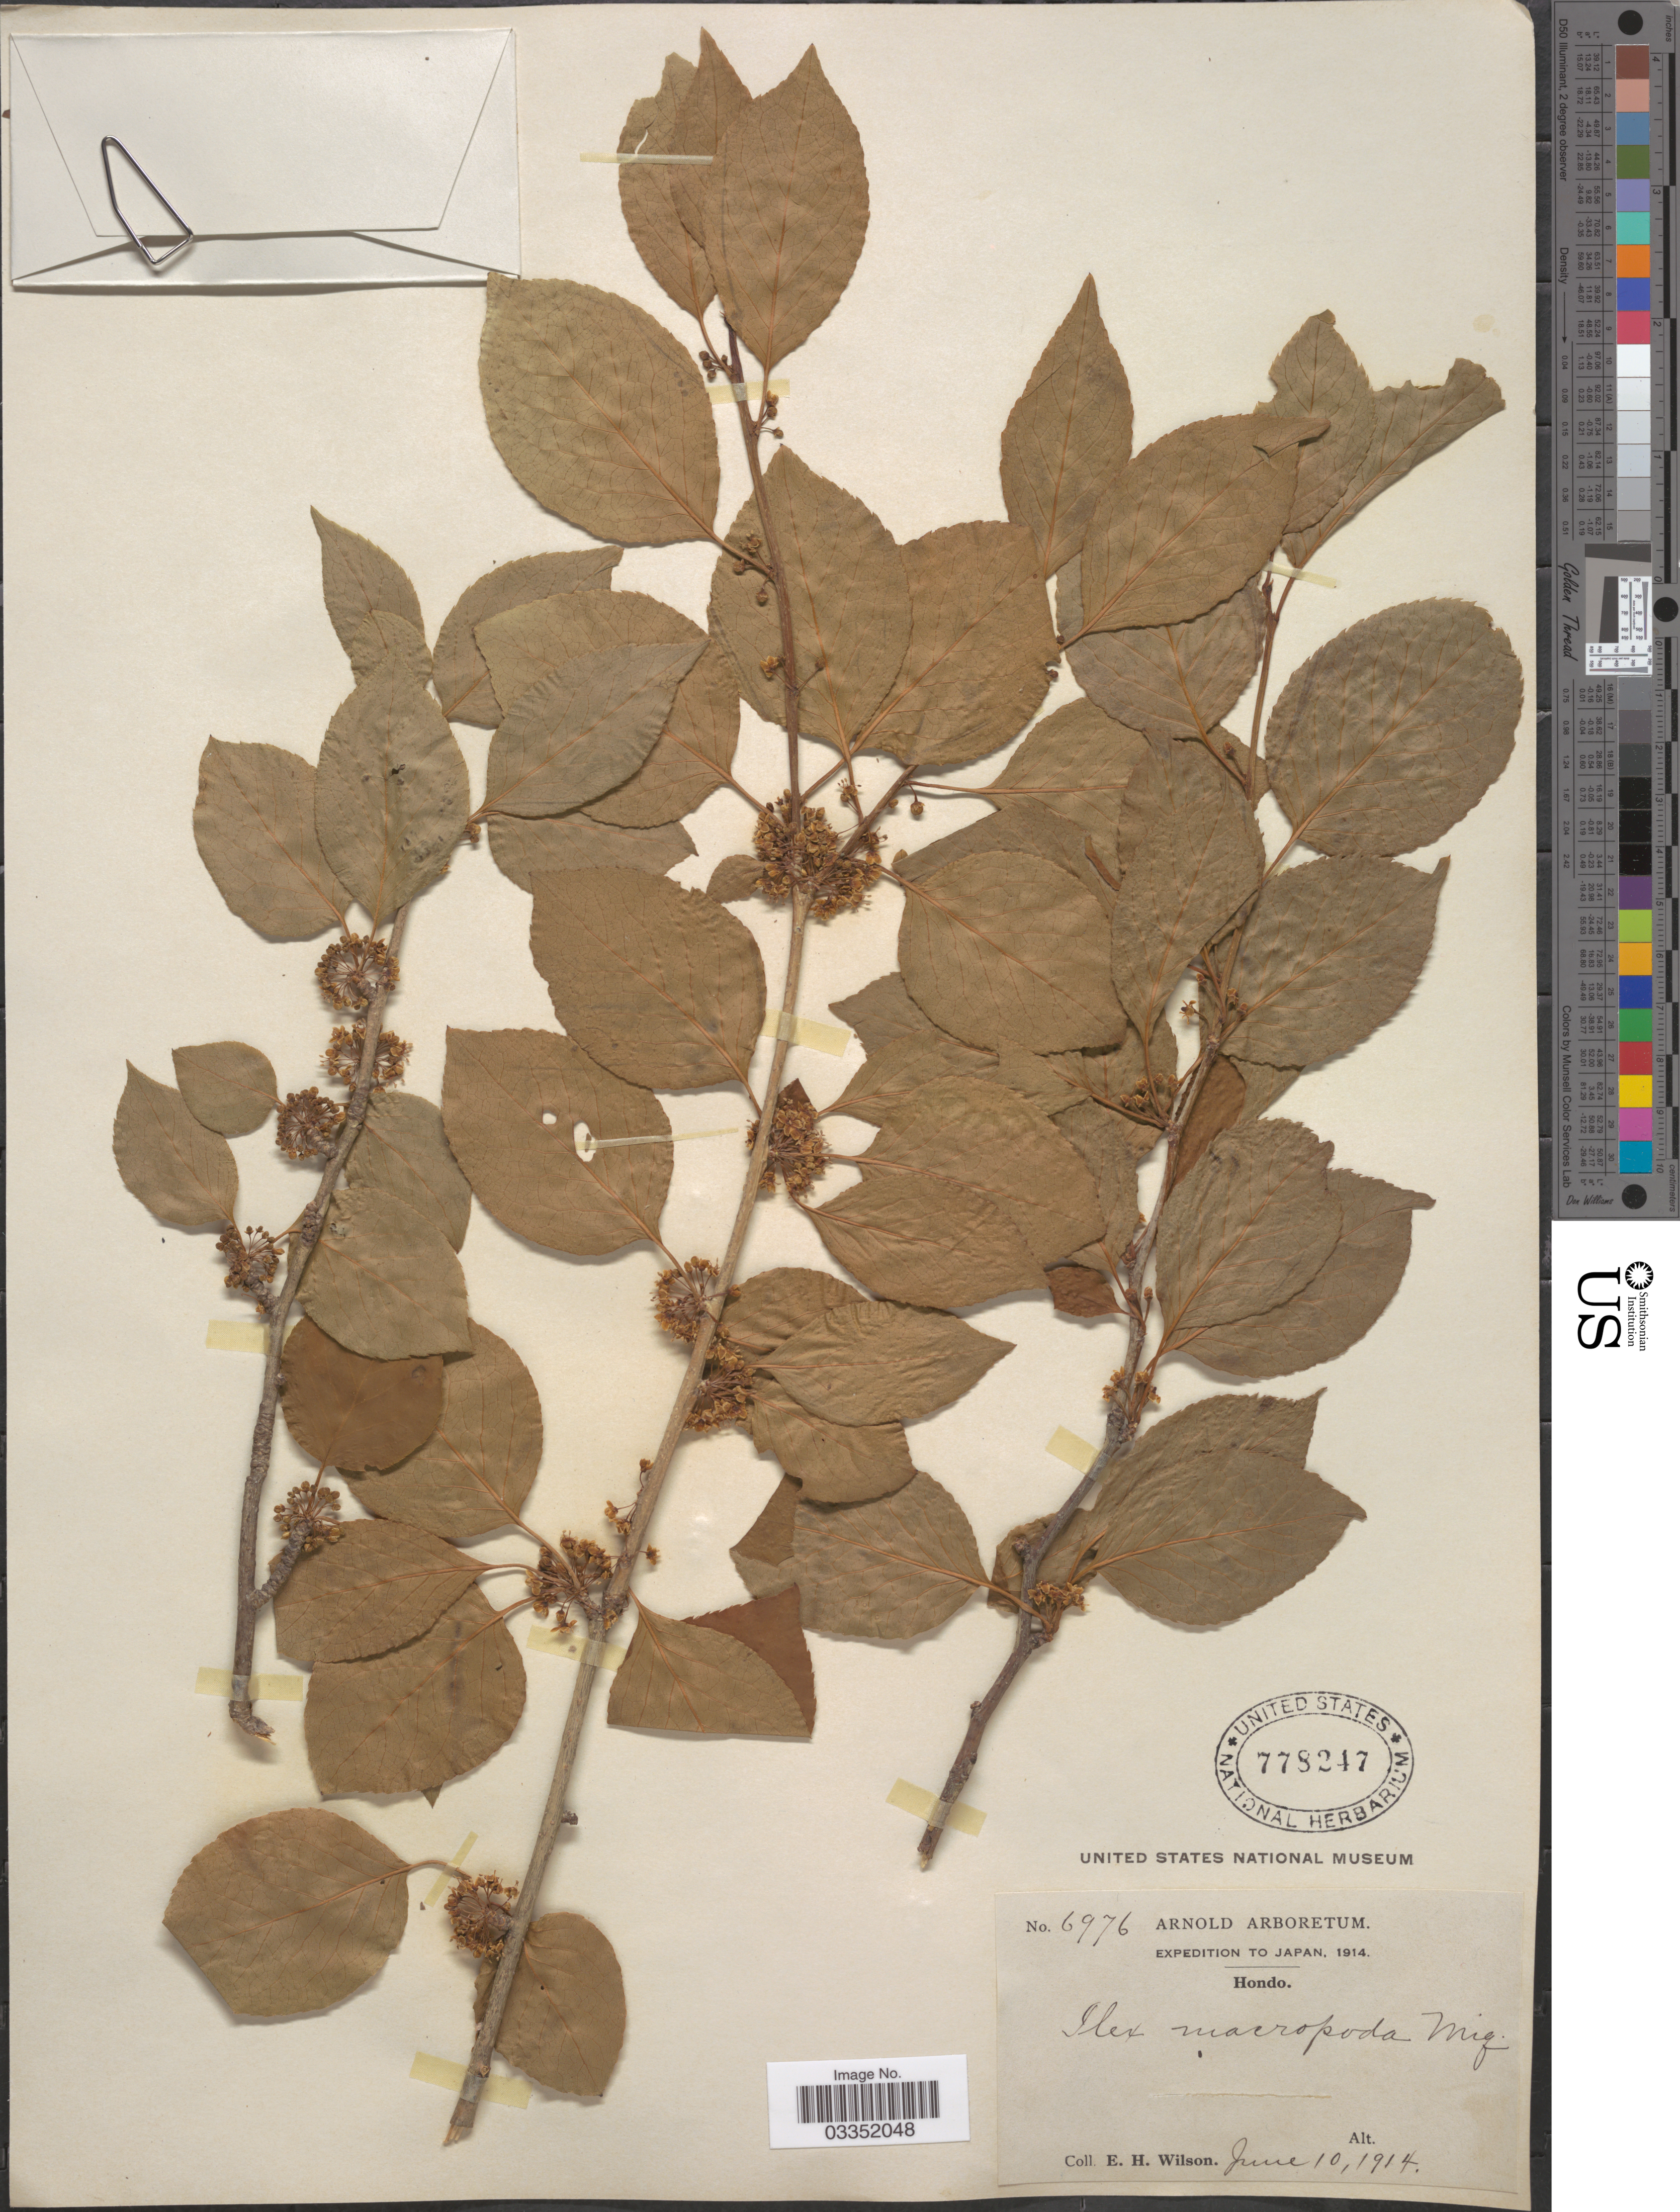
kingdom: Plantae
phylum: Tracheophyta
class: Magnoliopsida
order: Aquifoliales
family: Aquifoliaceae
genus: Ilex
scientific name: Ilex macropoda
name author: Miq.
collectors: E. Wilson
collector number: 6976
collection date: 1914-06-10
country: Japan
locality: Hondo.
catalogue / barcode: US 778247